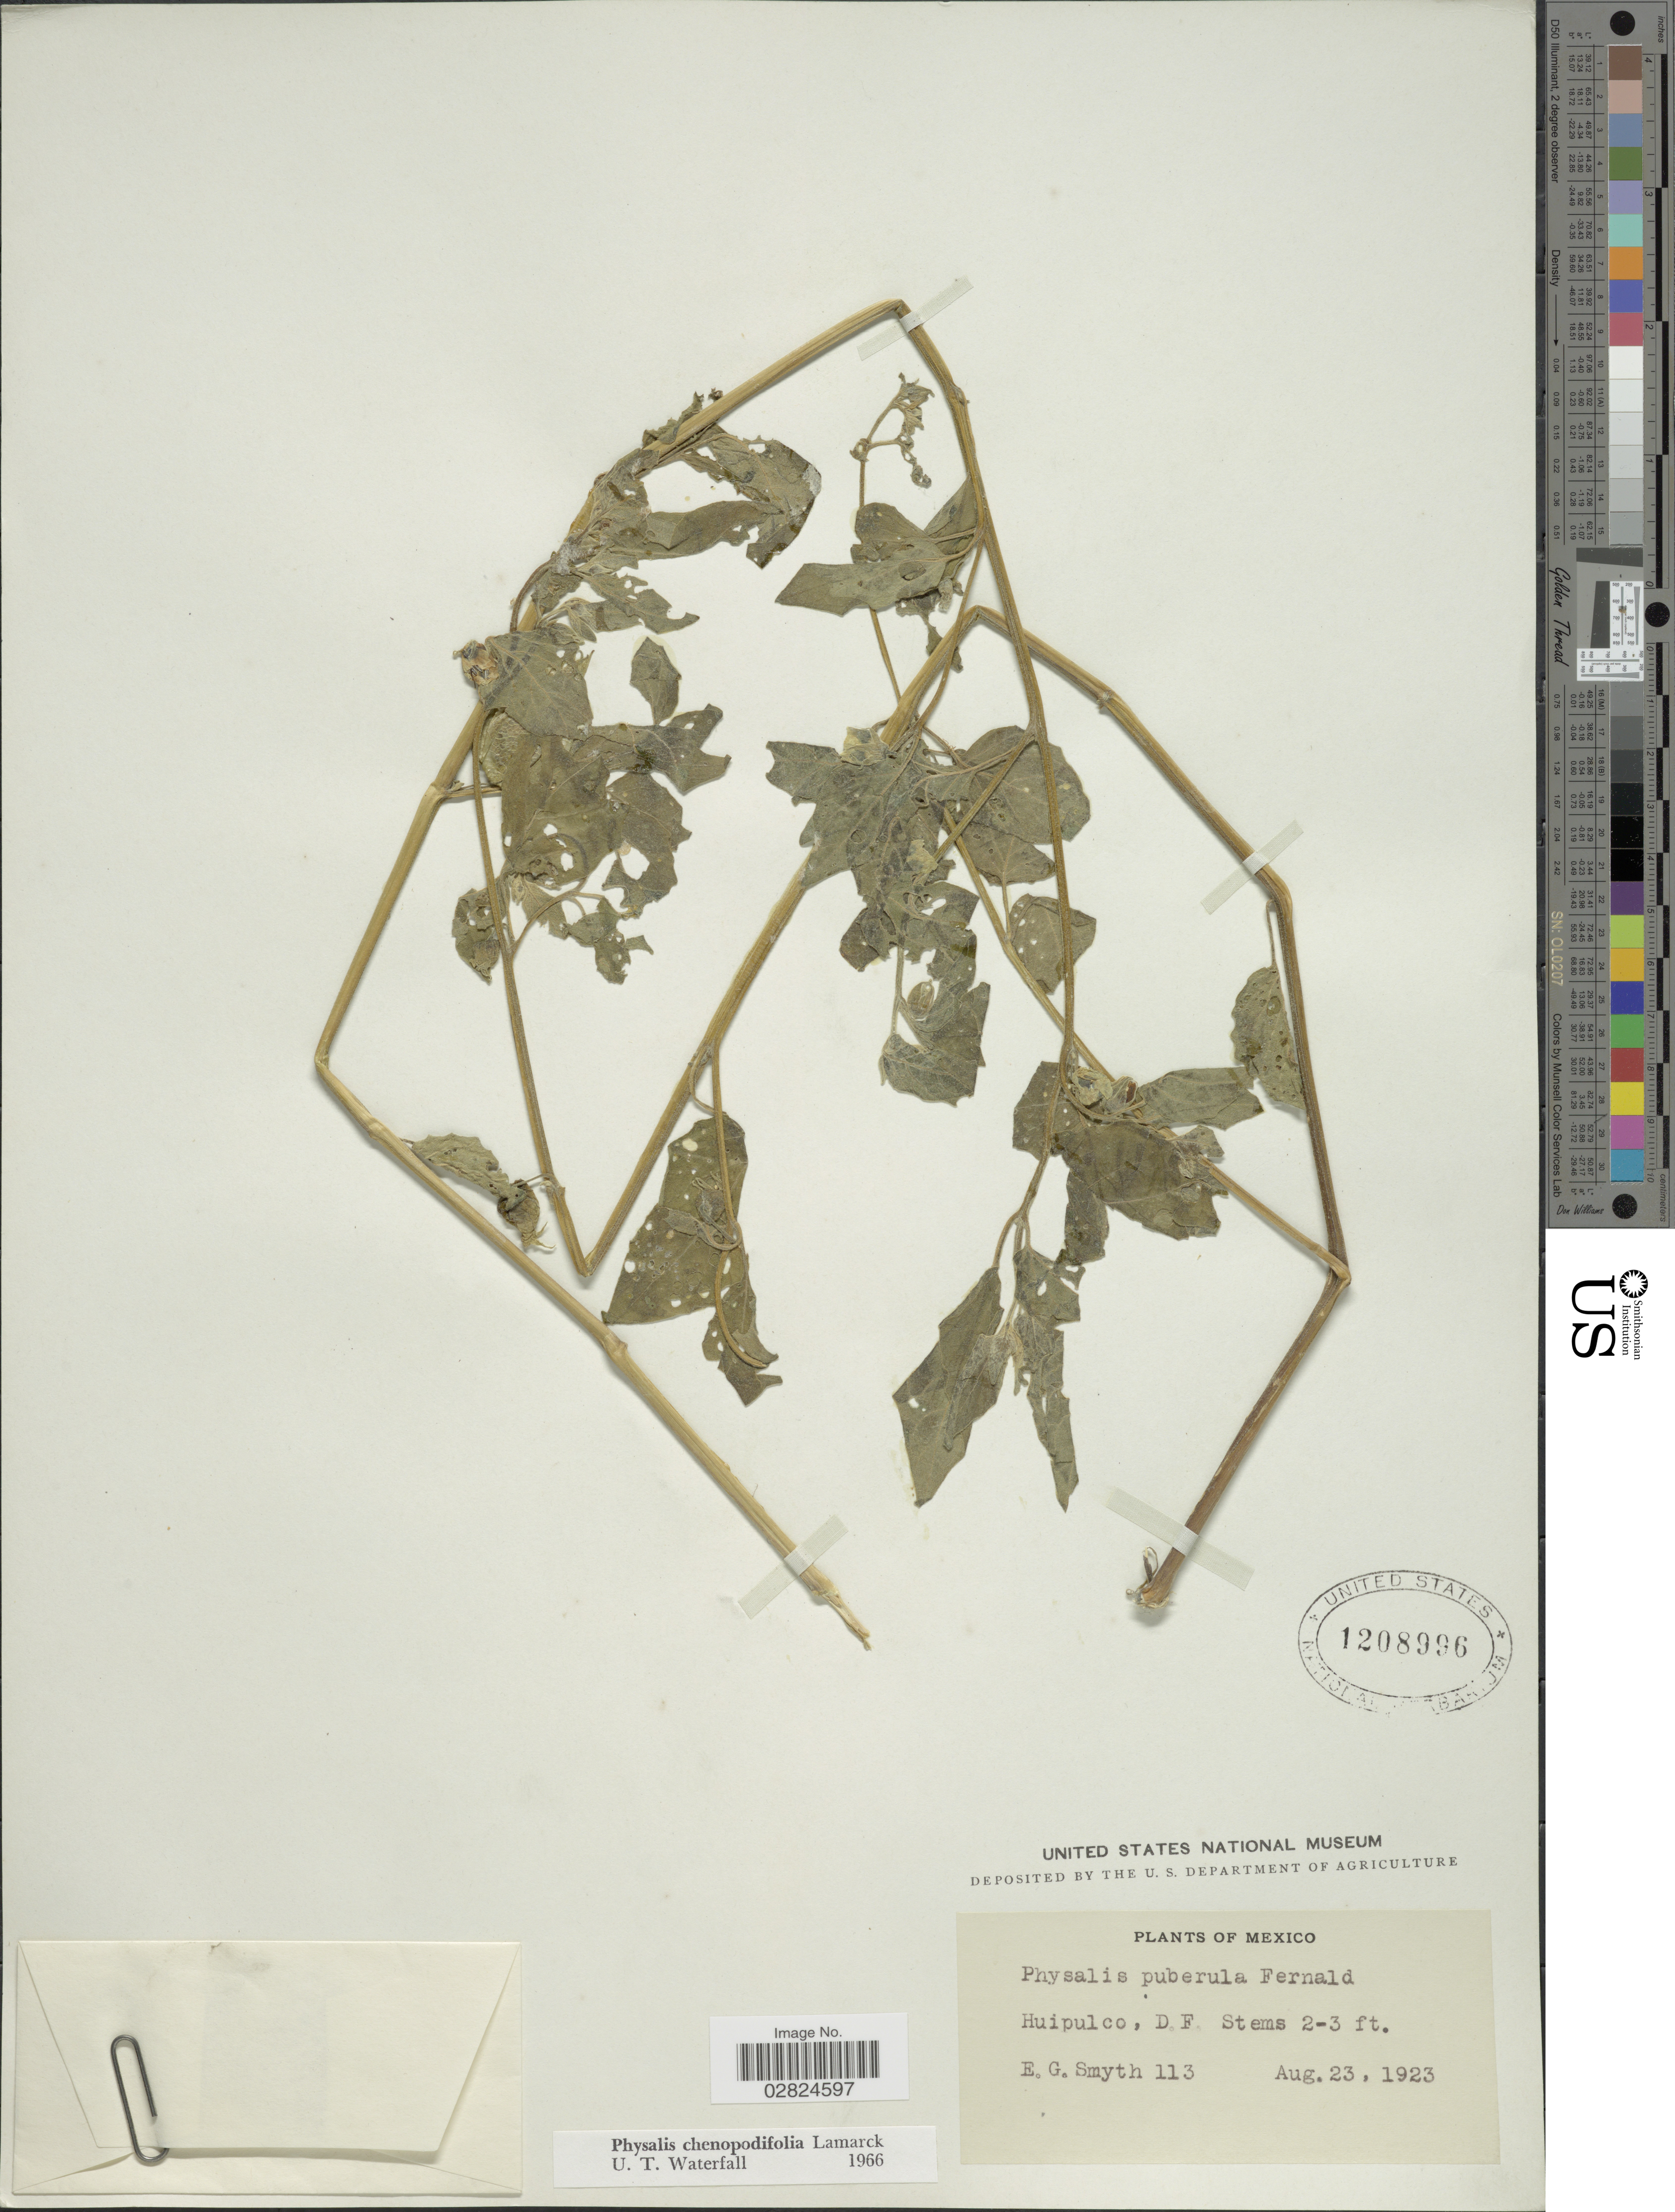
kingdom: Plantae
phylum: Tracheophyta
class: Magnoliopsida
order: Solanales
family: Solanaceae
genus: Physalis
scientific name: Physalis chenopodifolia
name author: Lam.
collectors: E. Smyth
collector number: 113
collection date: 1923-08-23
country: Mexico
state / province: Distrito Federal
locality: Huipulco, D.F.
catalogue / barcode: US 1208996